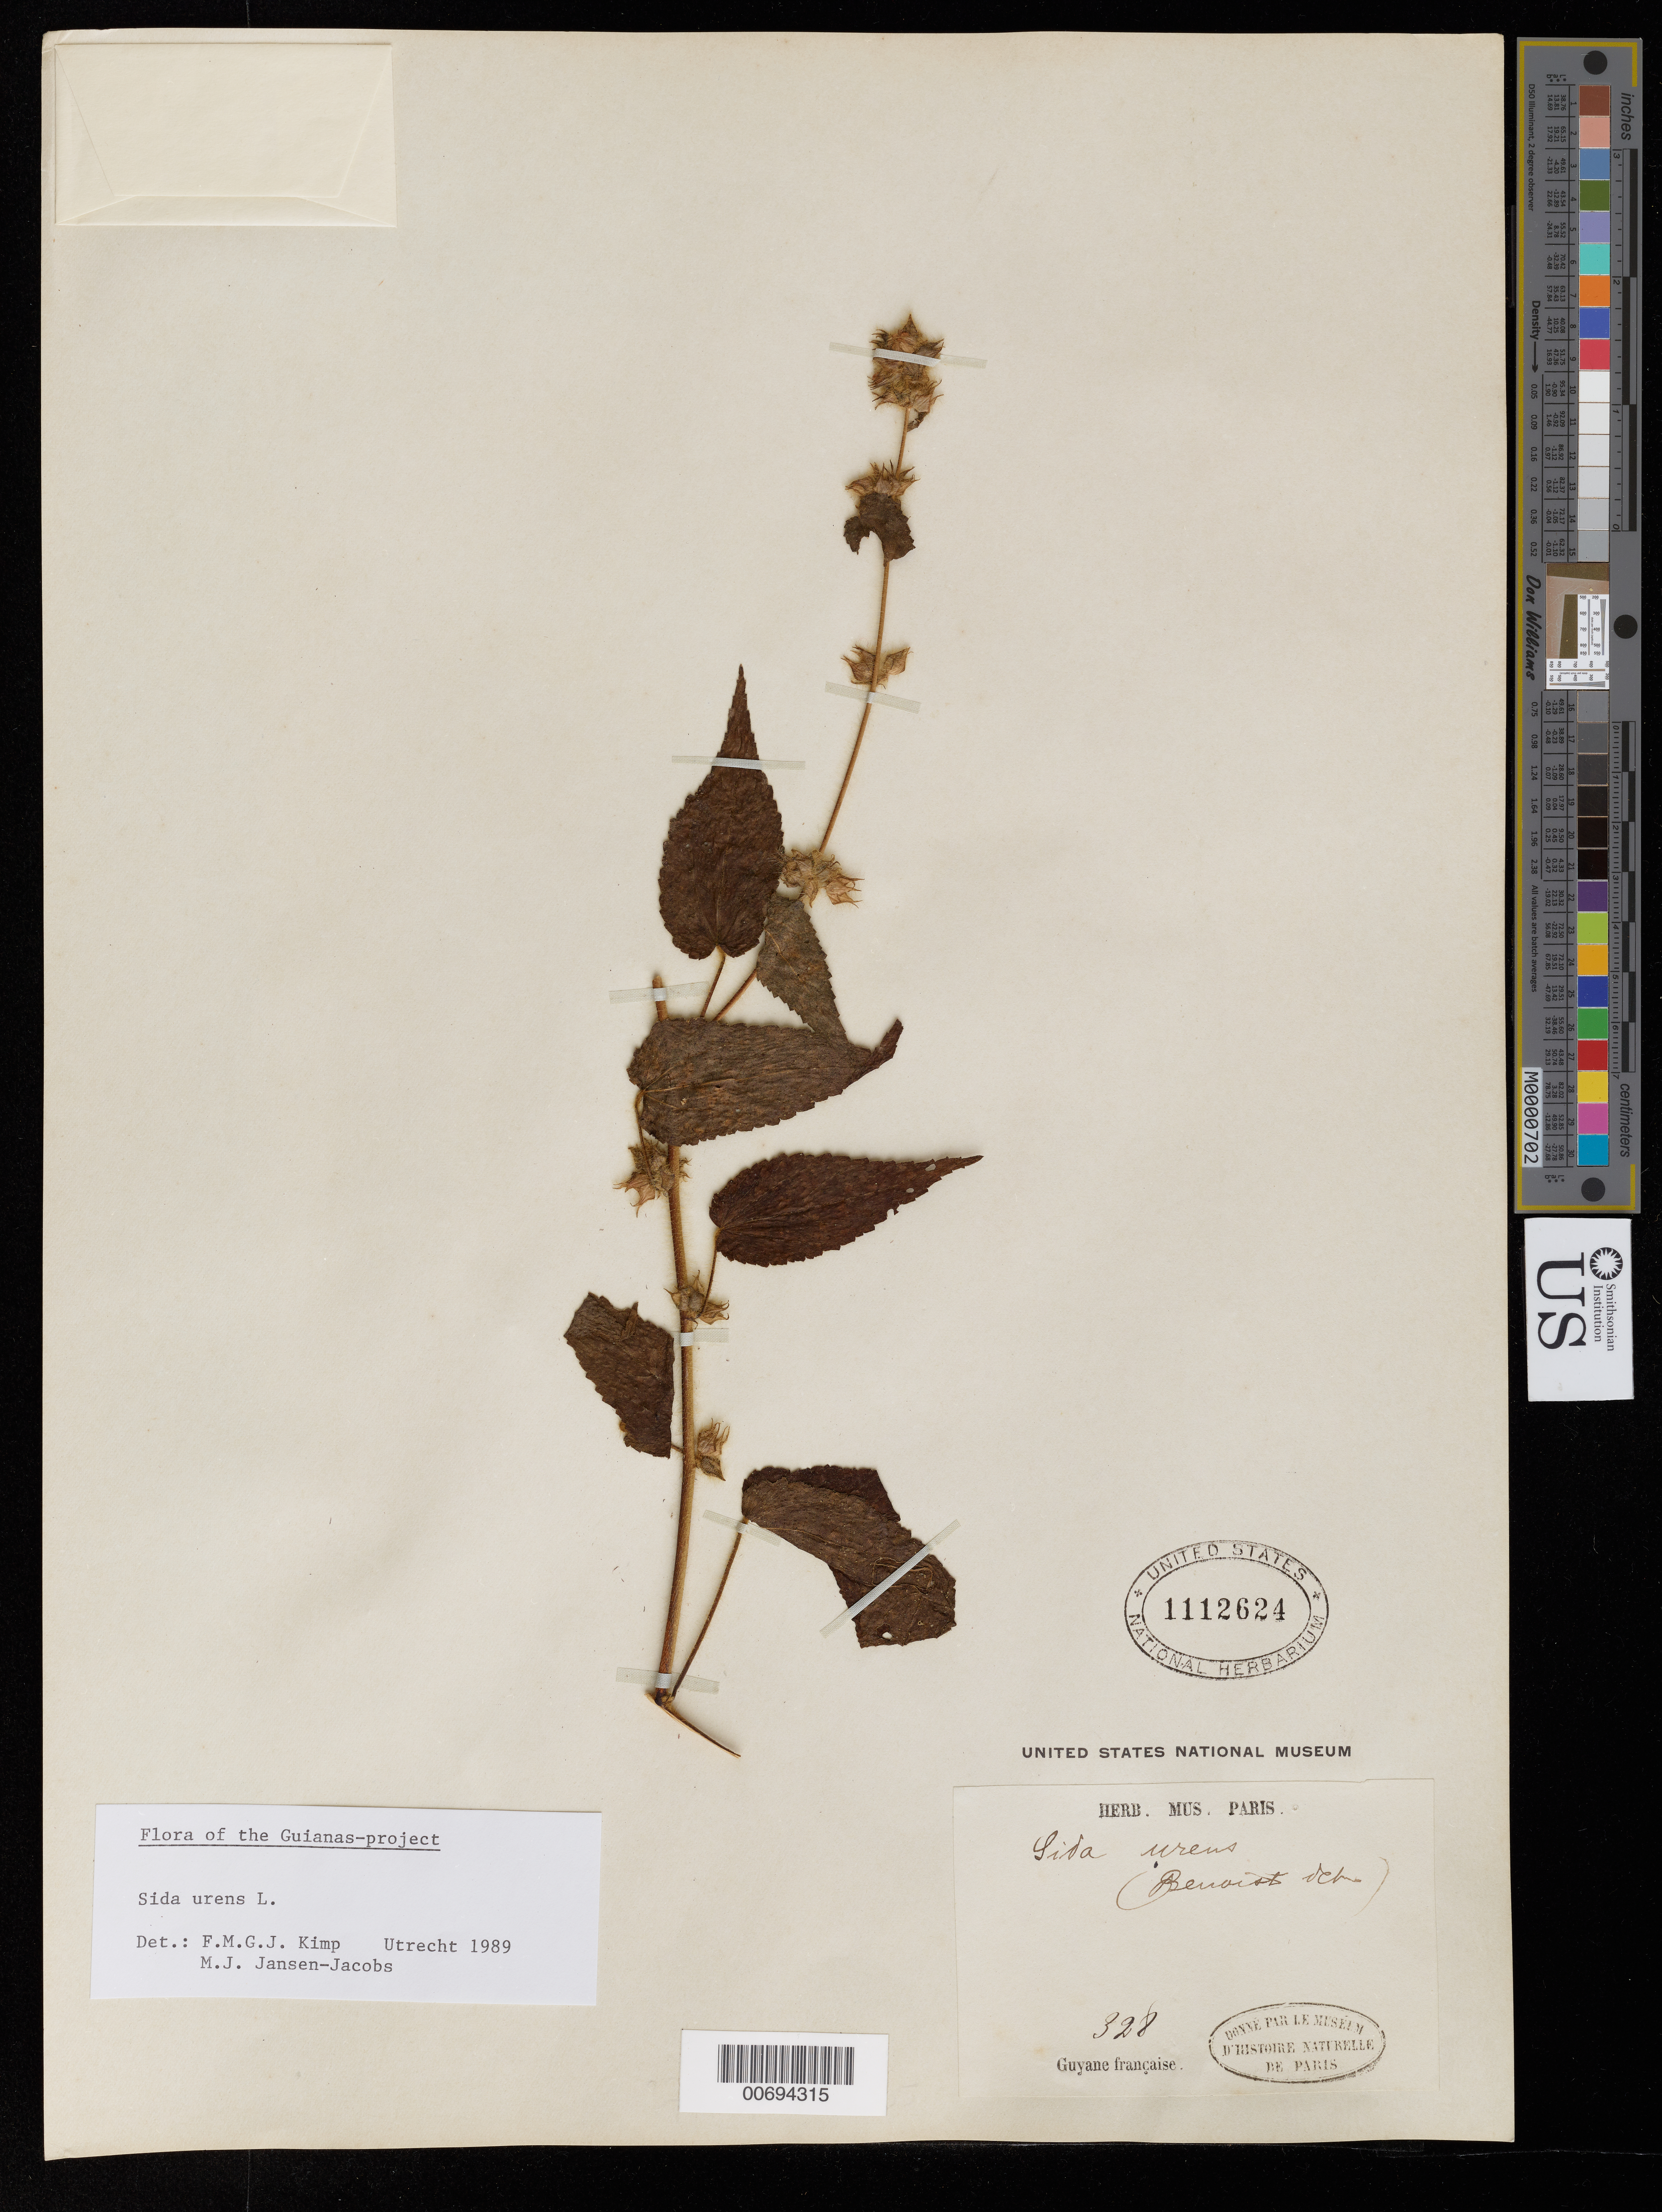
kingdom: Plantae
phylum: Tracheophyta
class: Magnoliopsida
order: Malvales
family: Malvaceae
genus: Sida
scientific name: Sida urens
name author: L.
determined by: Kimp, F. M.; Jansen-Jacobs, M. J.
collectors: R. Benoist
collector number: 328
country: French Guiana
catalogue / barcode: US 1112624